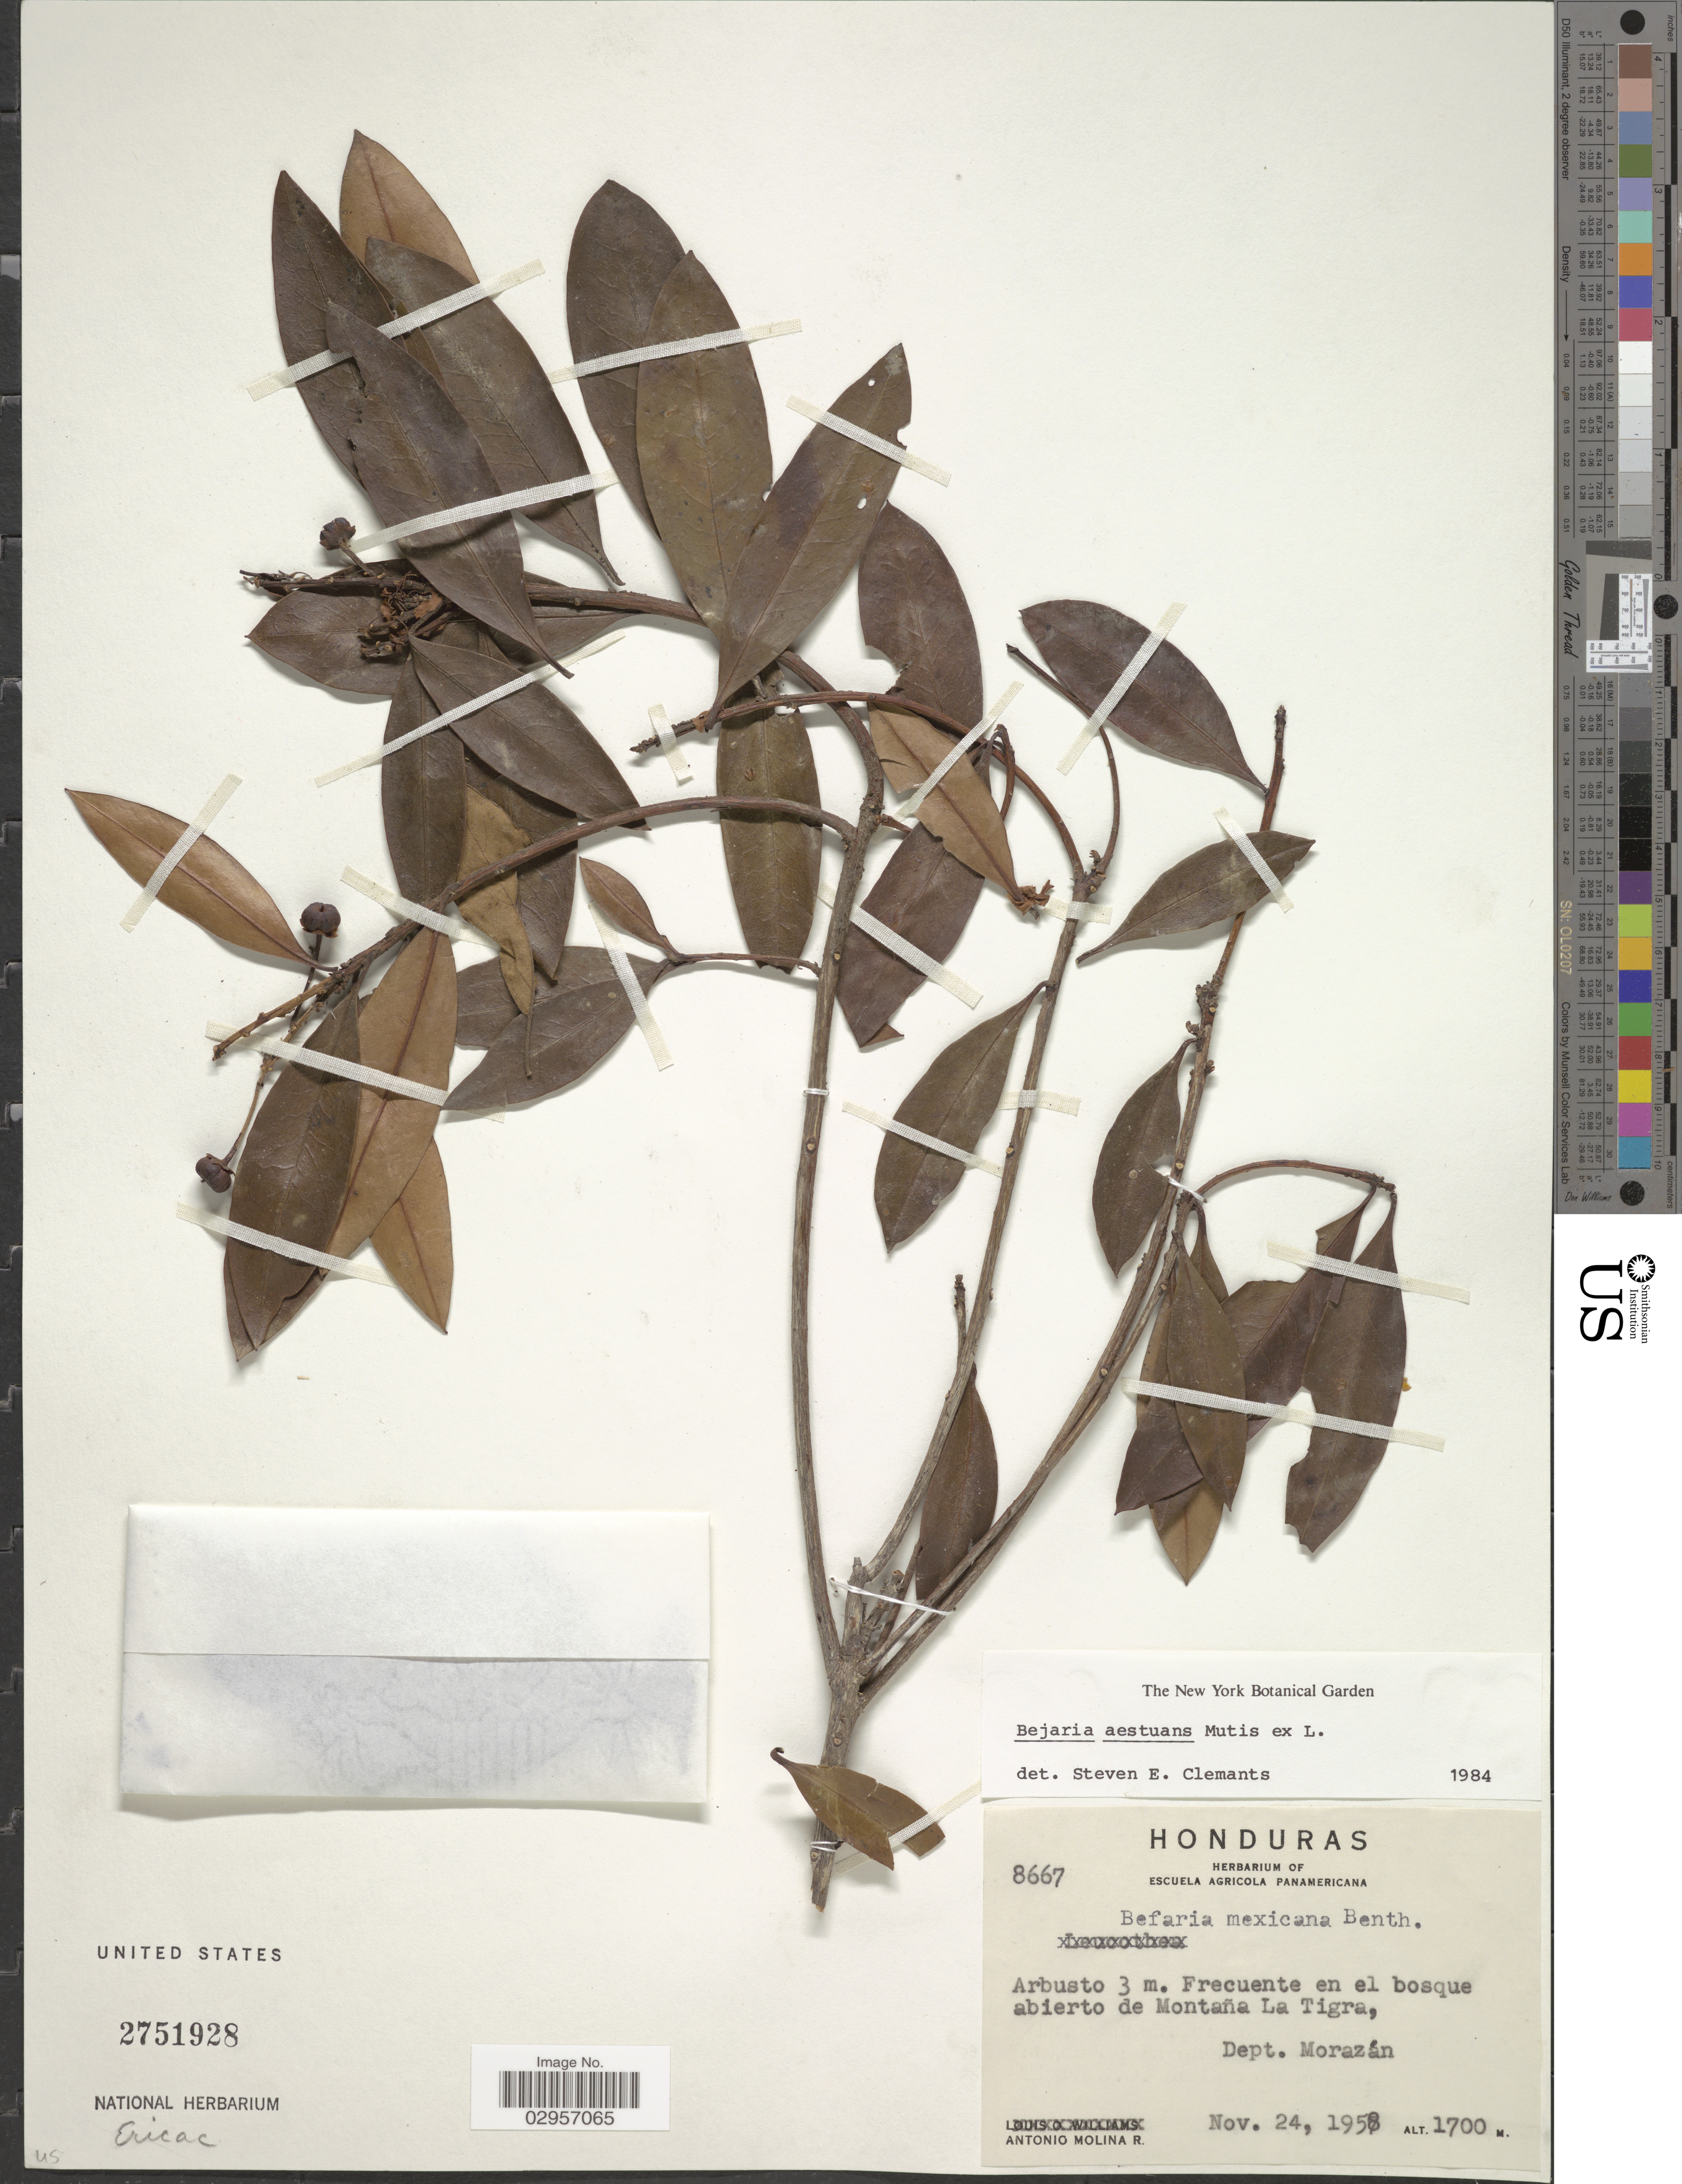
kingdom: Plantae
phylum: Tracheophyta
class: Magnoliopsida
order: Ericales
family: Ericaceae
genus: Befaria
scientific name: Befaria aestuans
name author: Mutis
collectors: A. Molina R.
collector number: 8667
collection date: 1957-11-24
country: Honduras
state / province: Fco. Morazán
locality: Frecuente en el bosque abierto de Montaña La Tigra, Dept. Morazán.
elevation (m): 1700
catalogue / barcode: US 2751928